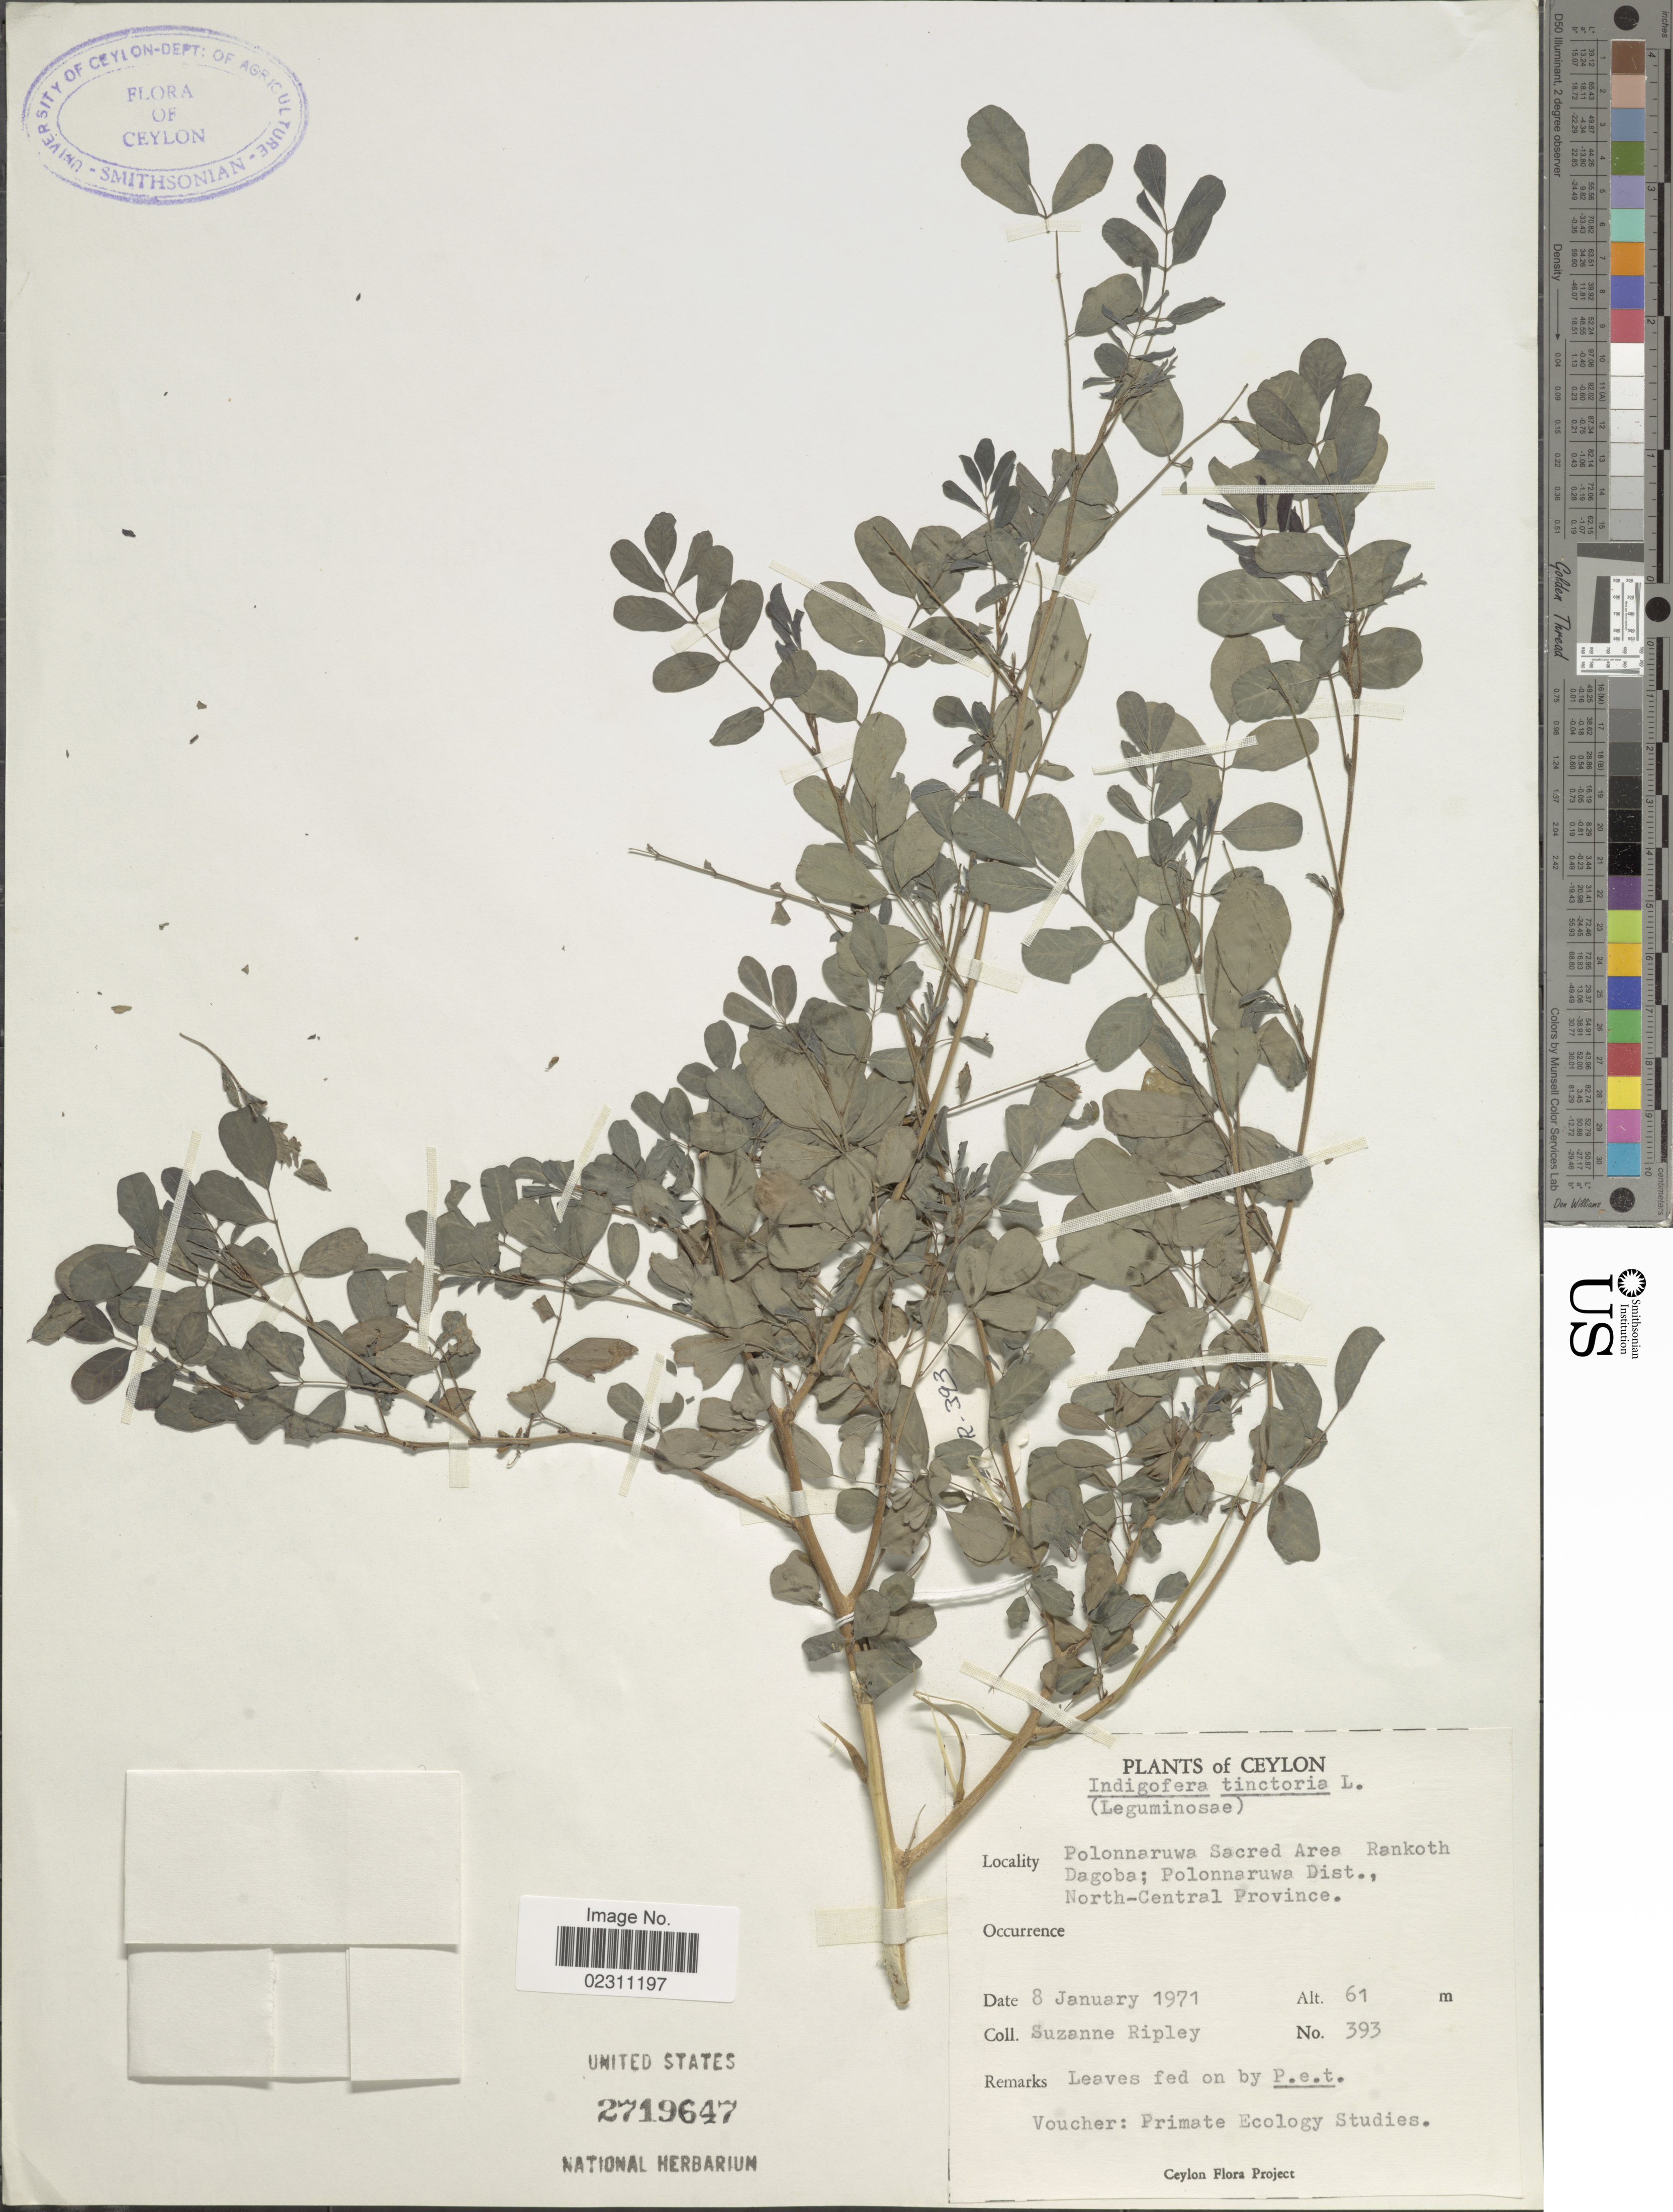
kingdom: Plantae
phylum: Tracheophyta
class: Magnoliopsida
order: Fabales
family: Fabaceae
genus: Indigofera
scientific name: Indigofera tinctoria sensu Naves non L.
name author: Naves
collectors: S. Ripley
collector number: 393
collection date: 1971-01-08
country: Sri Lanka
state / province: North Central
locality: Ceylon. Polonnaruwa Sacred Area Rankoth Dagoba; Polonnaruwa Dist., North-Central Province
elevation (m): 61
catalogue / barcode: US 2719647